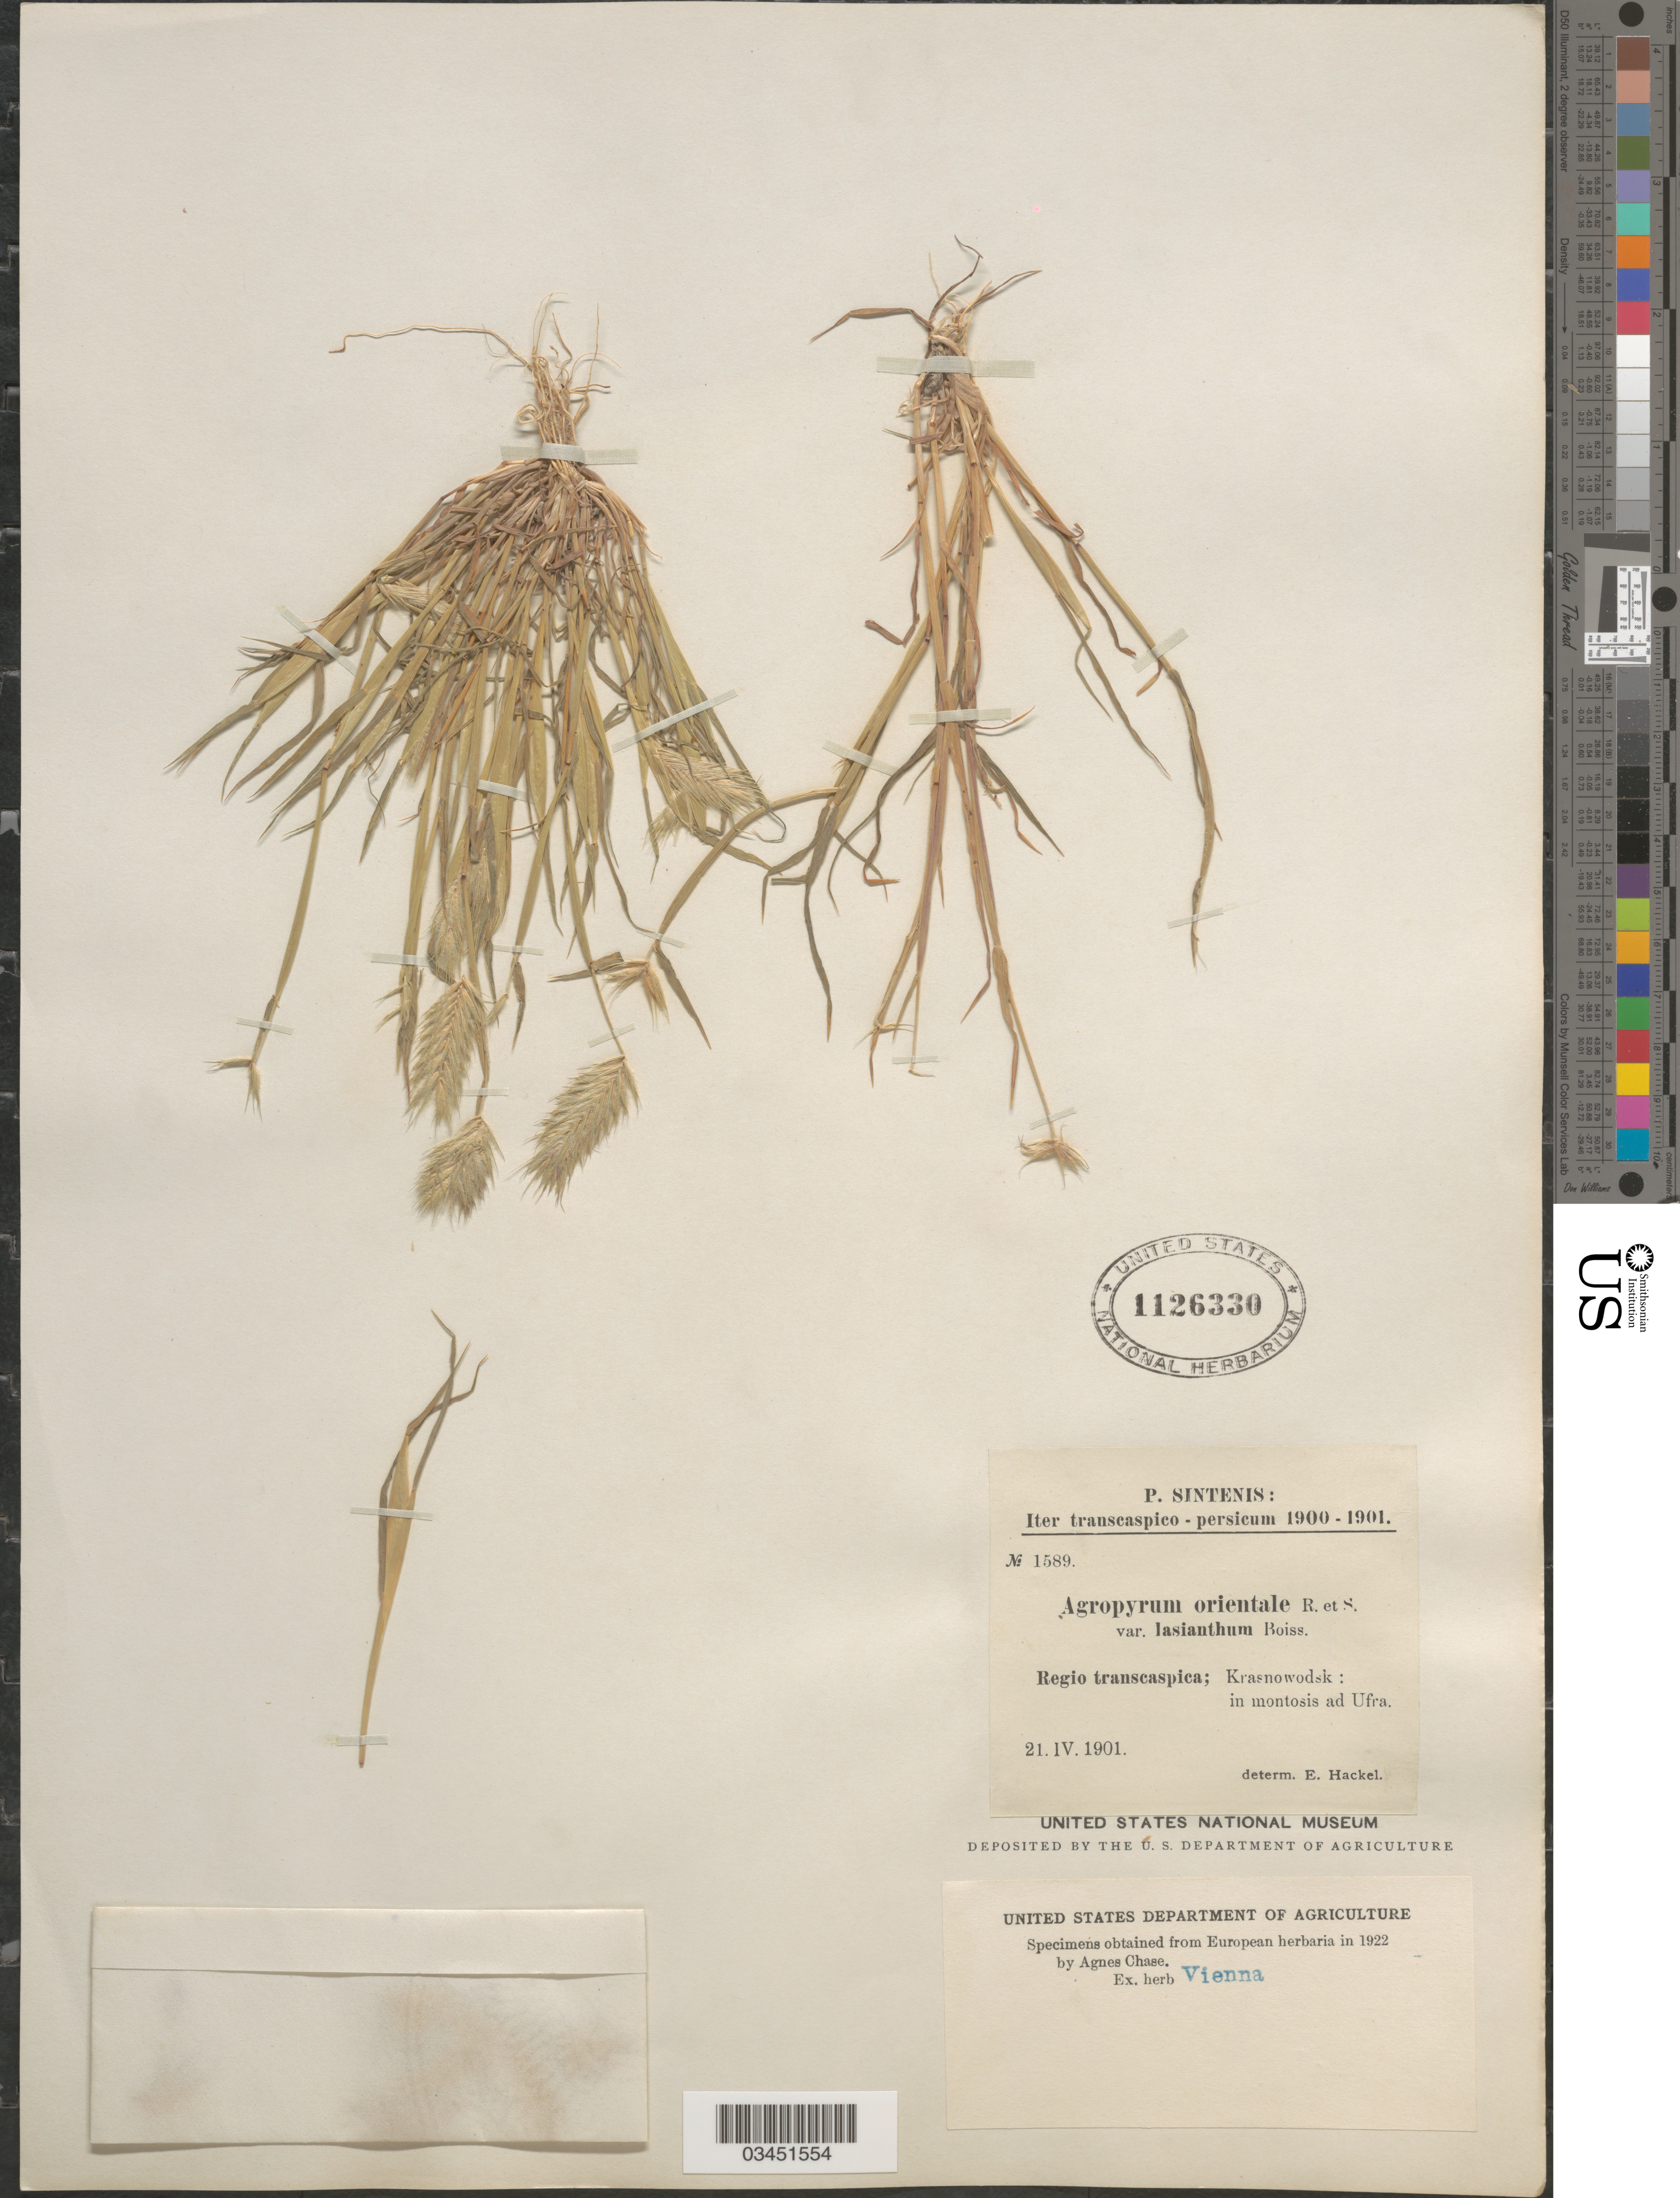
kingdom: Plantae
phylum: Tracheophyta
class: Liliopsida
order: Poales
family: Poaceae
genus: Eremopyrum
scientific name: Eremopyrum distans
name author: (K. Koch) Nevski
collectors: P. Sintenis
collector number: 1589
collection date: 1901-04-21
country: Turkmenistan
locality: Iter Transcaspico - persicum 1900-1901. Regio Transcaspica; Krasnowodsk: in montosis ad Ufra.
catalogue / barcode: US 1126330